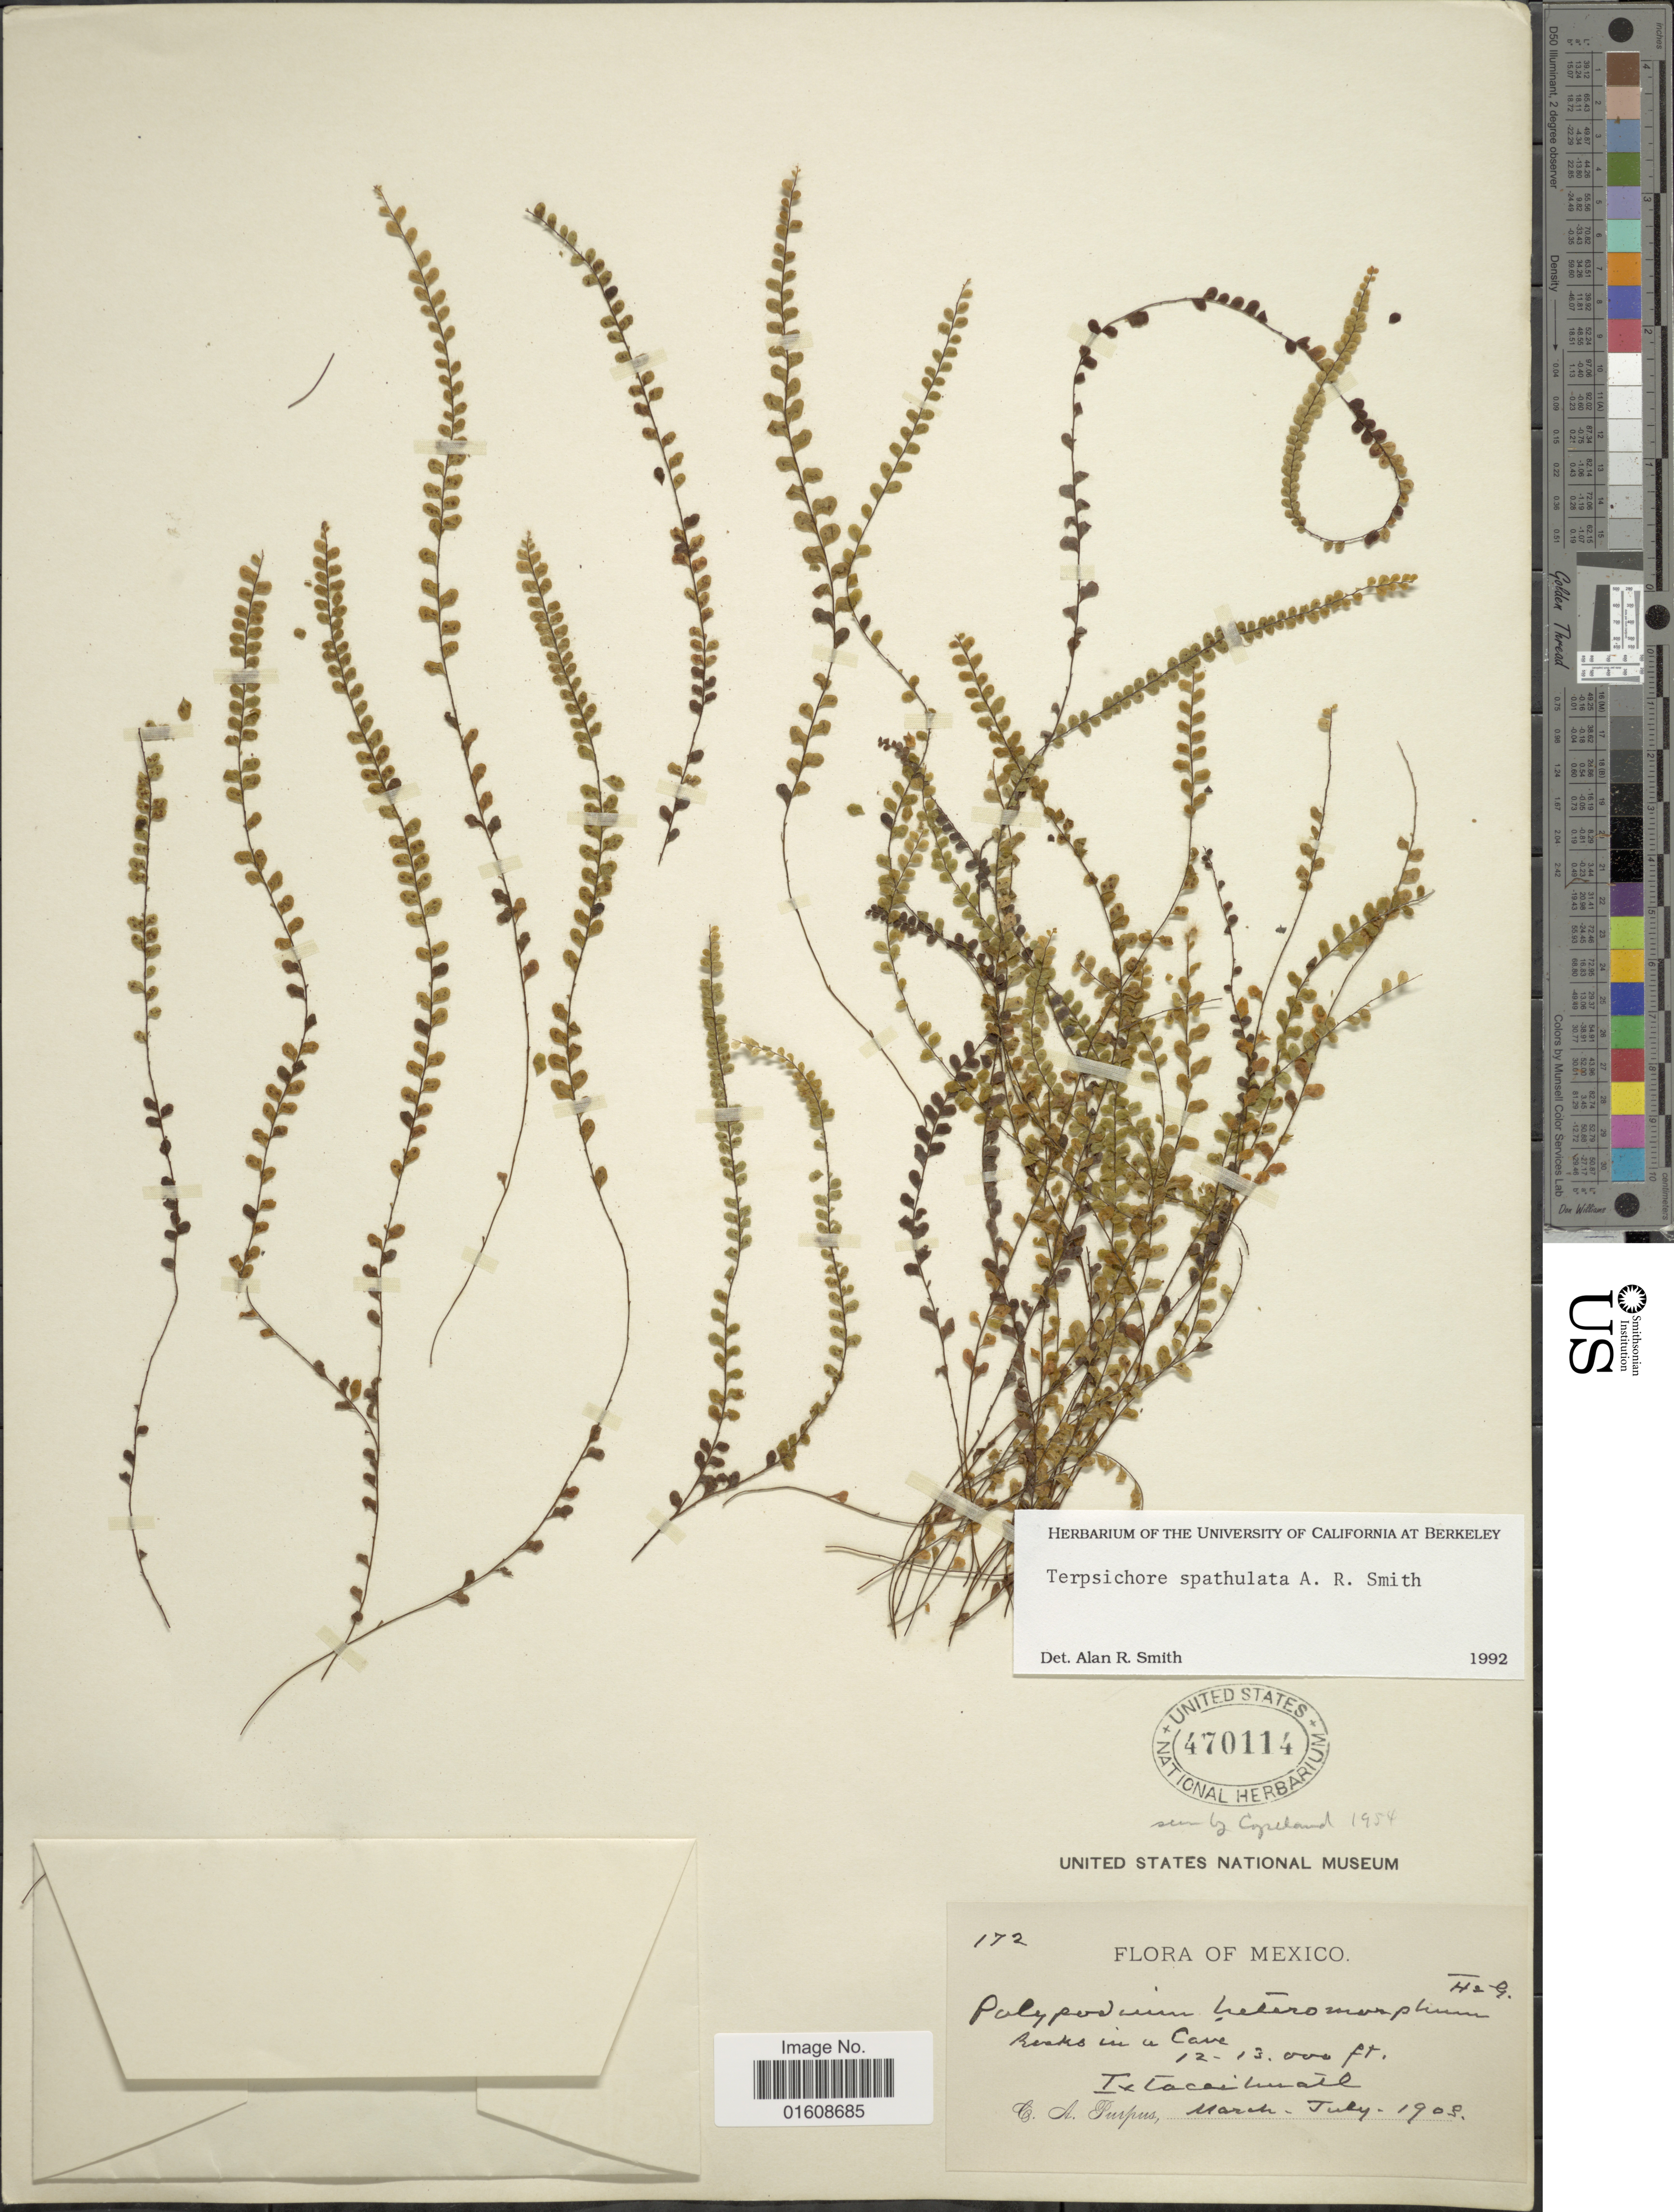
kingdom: Plantae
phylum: Tracheophyta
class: Polypodiopsida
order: Polypodiales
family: Polypodiaceae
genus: Alansmia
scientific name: Alansmia spathulata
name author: (A.R. Sm.) Moguel & M. Kessler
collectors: C. A. Purpus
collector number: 172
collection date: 1903-03/1903-07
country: Mexico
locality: Rocks in a Cave. Iztaccihuatl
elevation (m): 3658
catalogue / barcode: US 470114